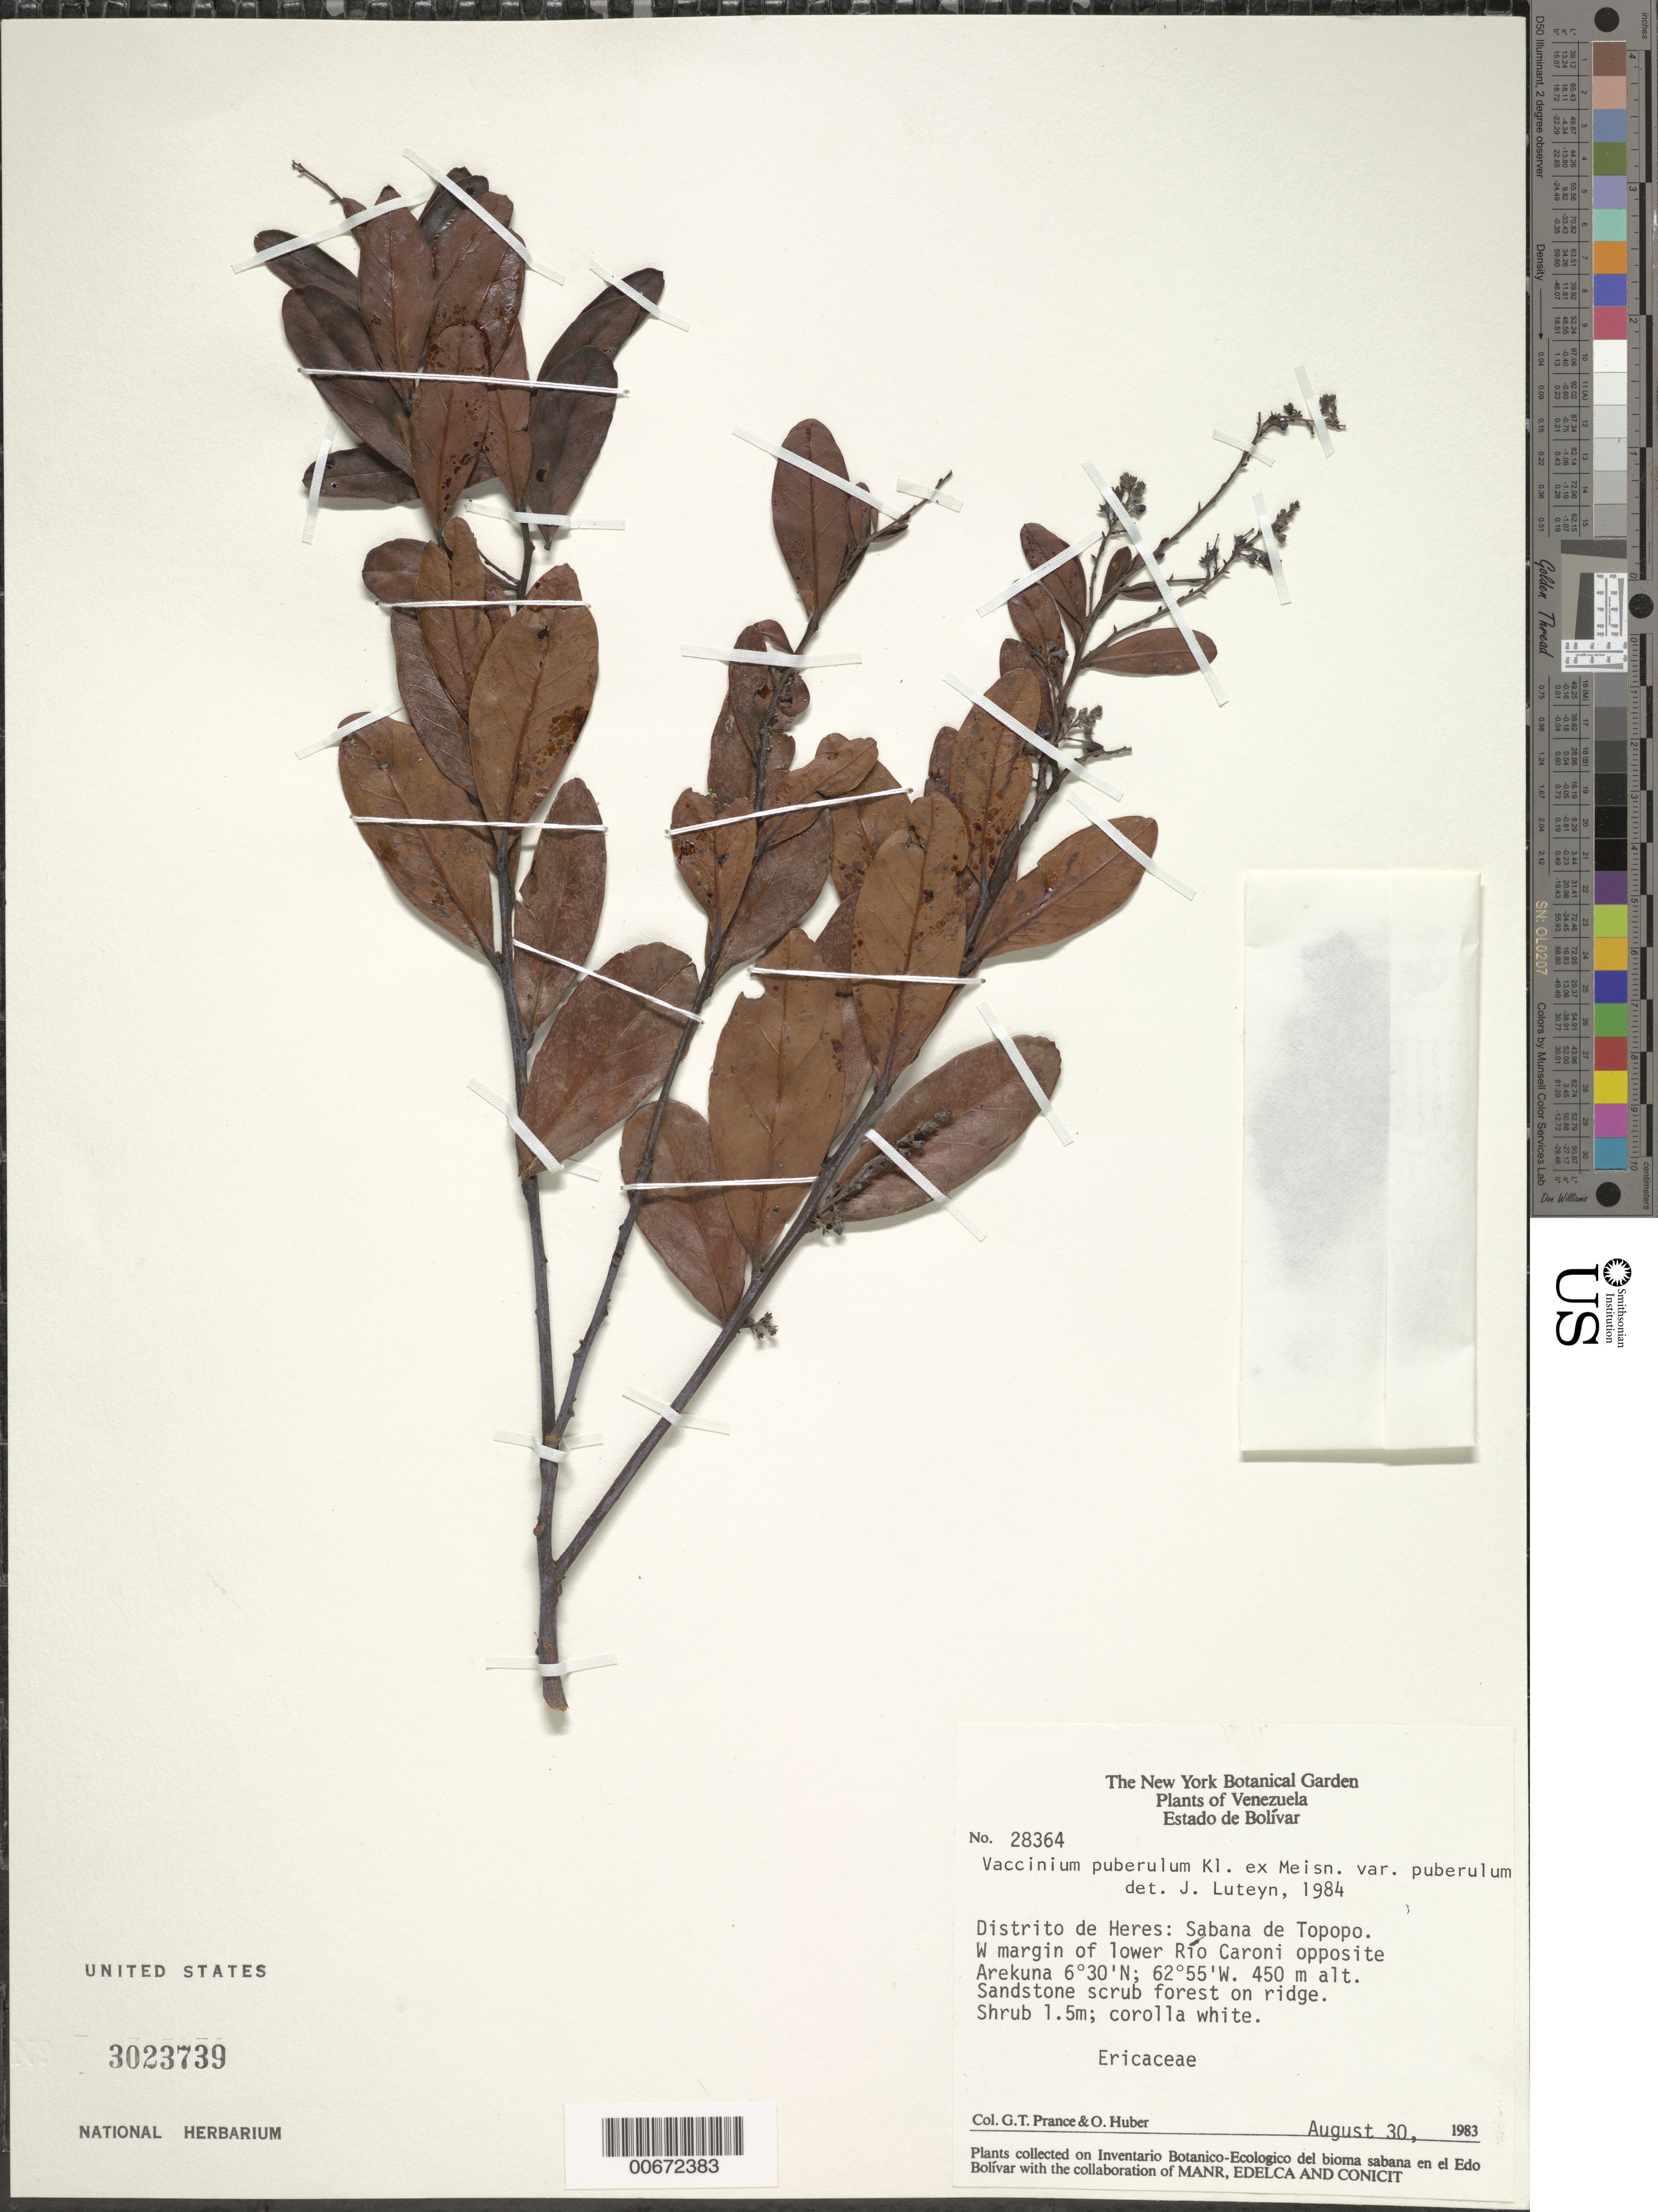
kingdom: Plantae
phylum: Tracheophyta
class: Magnoliopsida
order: Ericales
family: Ericaceae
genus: Vaccinium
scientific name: Vaccinium puberulum var. puberulum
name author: Klotzsch ex Meisn.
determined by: Luteyn, J. L.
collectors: G. T. Prance & O. Huber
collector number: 28364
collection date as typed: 30-Aug-83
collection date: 1983-08-30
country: Venezuela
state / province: Bolívar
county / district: Heres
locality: Sabana de Topopo, W margin of lower Río Caroní, opposite Arekuna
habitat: Sandstone scrub forest on ridge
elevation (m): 450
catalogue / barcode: US 3023739